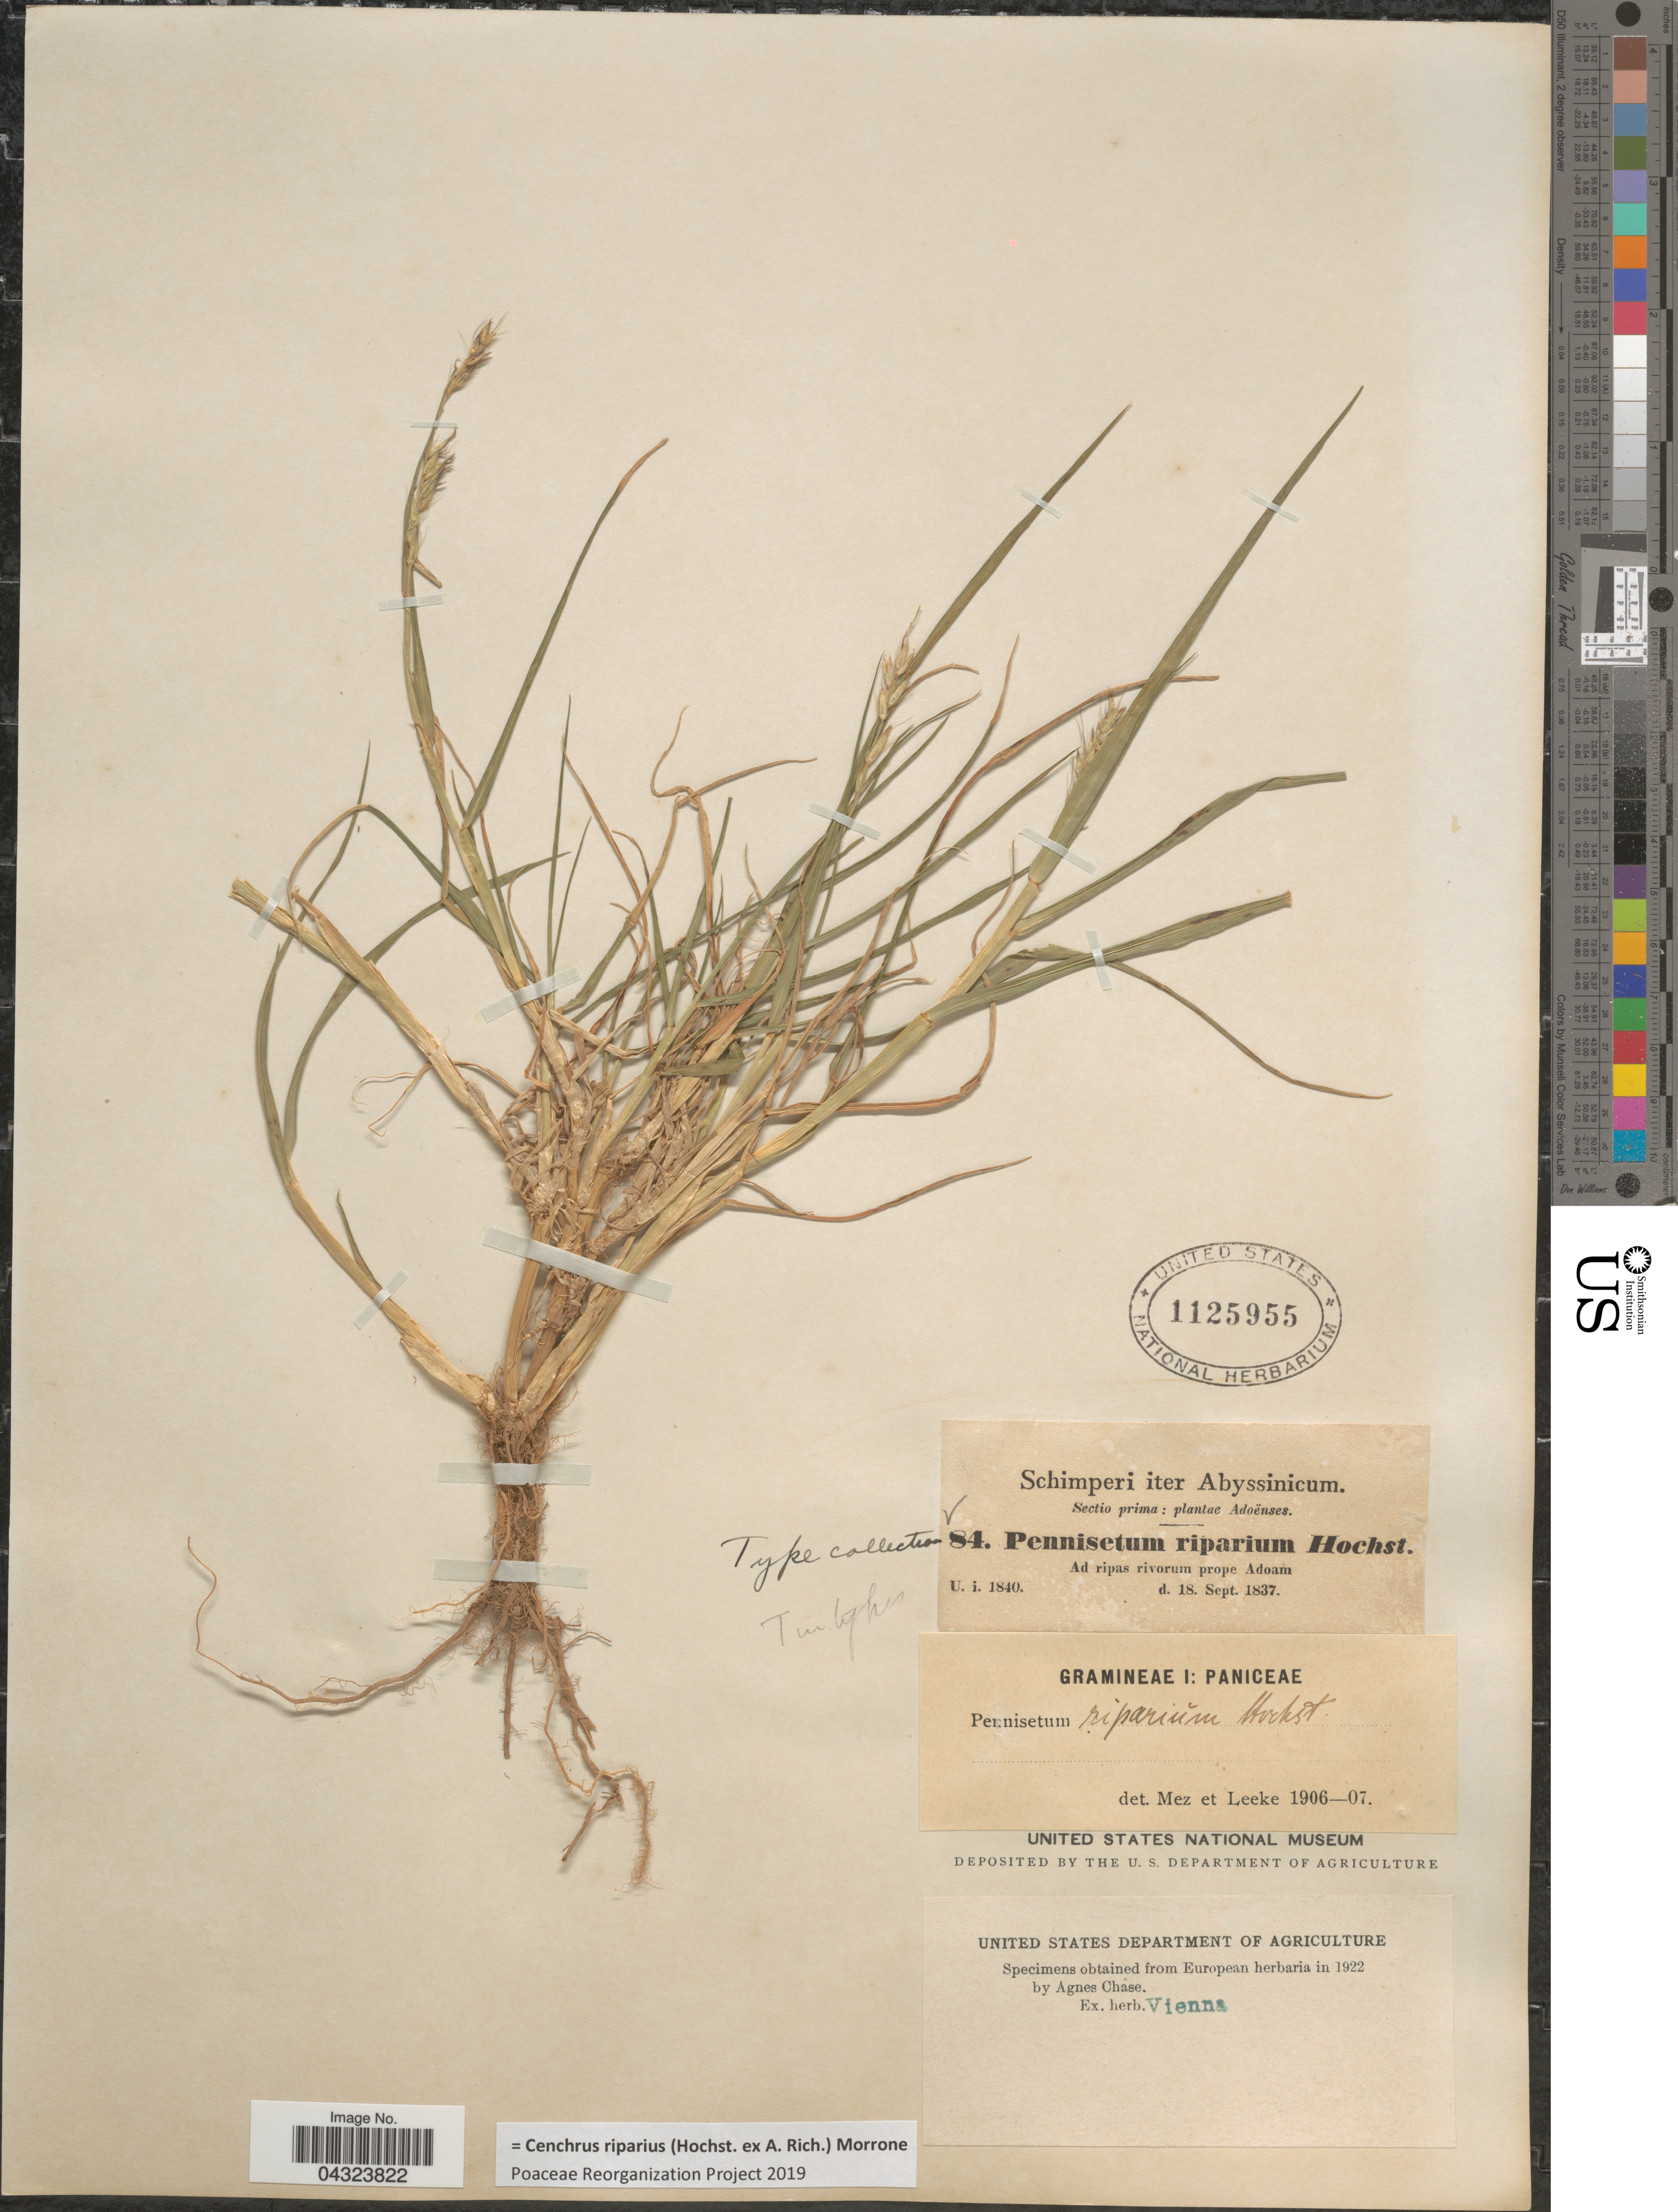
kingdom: Plantae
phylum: Tracheophyta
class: Liliopsida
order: Poales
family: Poaceae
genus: Cenchrus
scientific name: Cenchrus riparius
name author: (Hochst. ex A. Rich.) Morrone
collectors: -. Schimper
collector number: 84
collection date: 1837-09-18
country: Ethiopia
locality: Iter Abyssinicum. Ad ripas rivorum prope Adoam.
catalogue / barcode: US 1125955